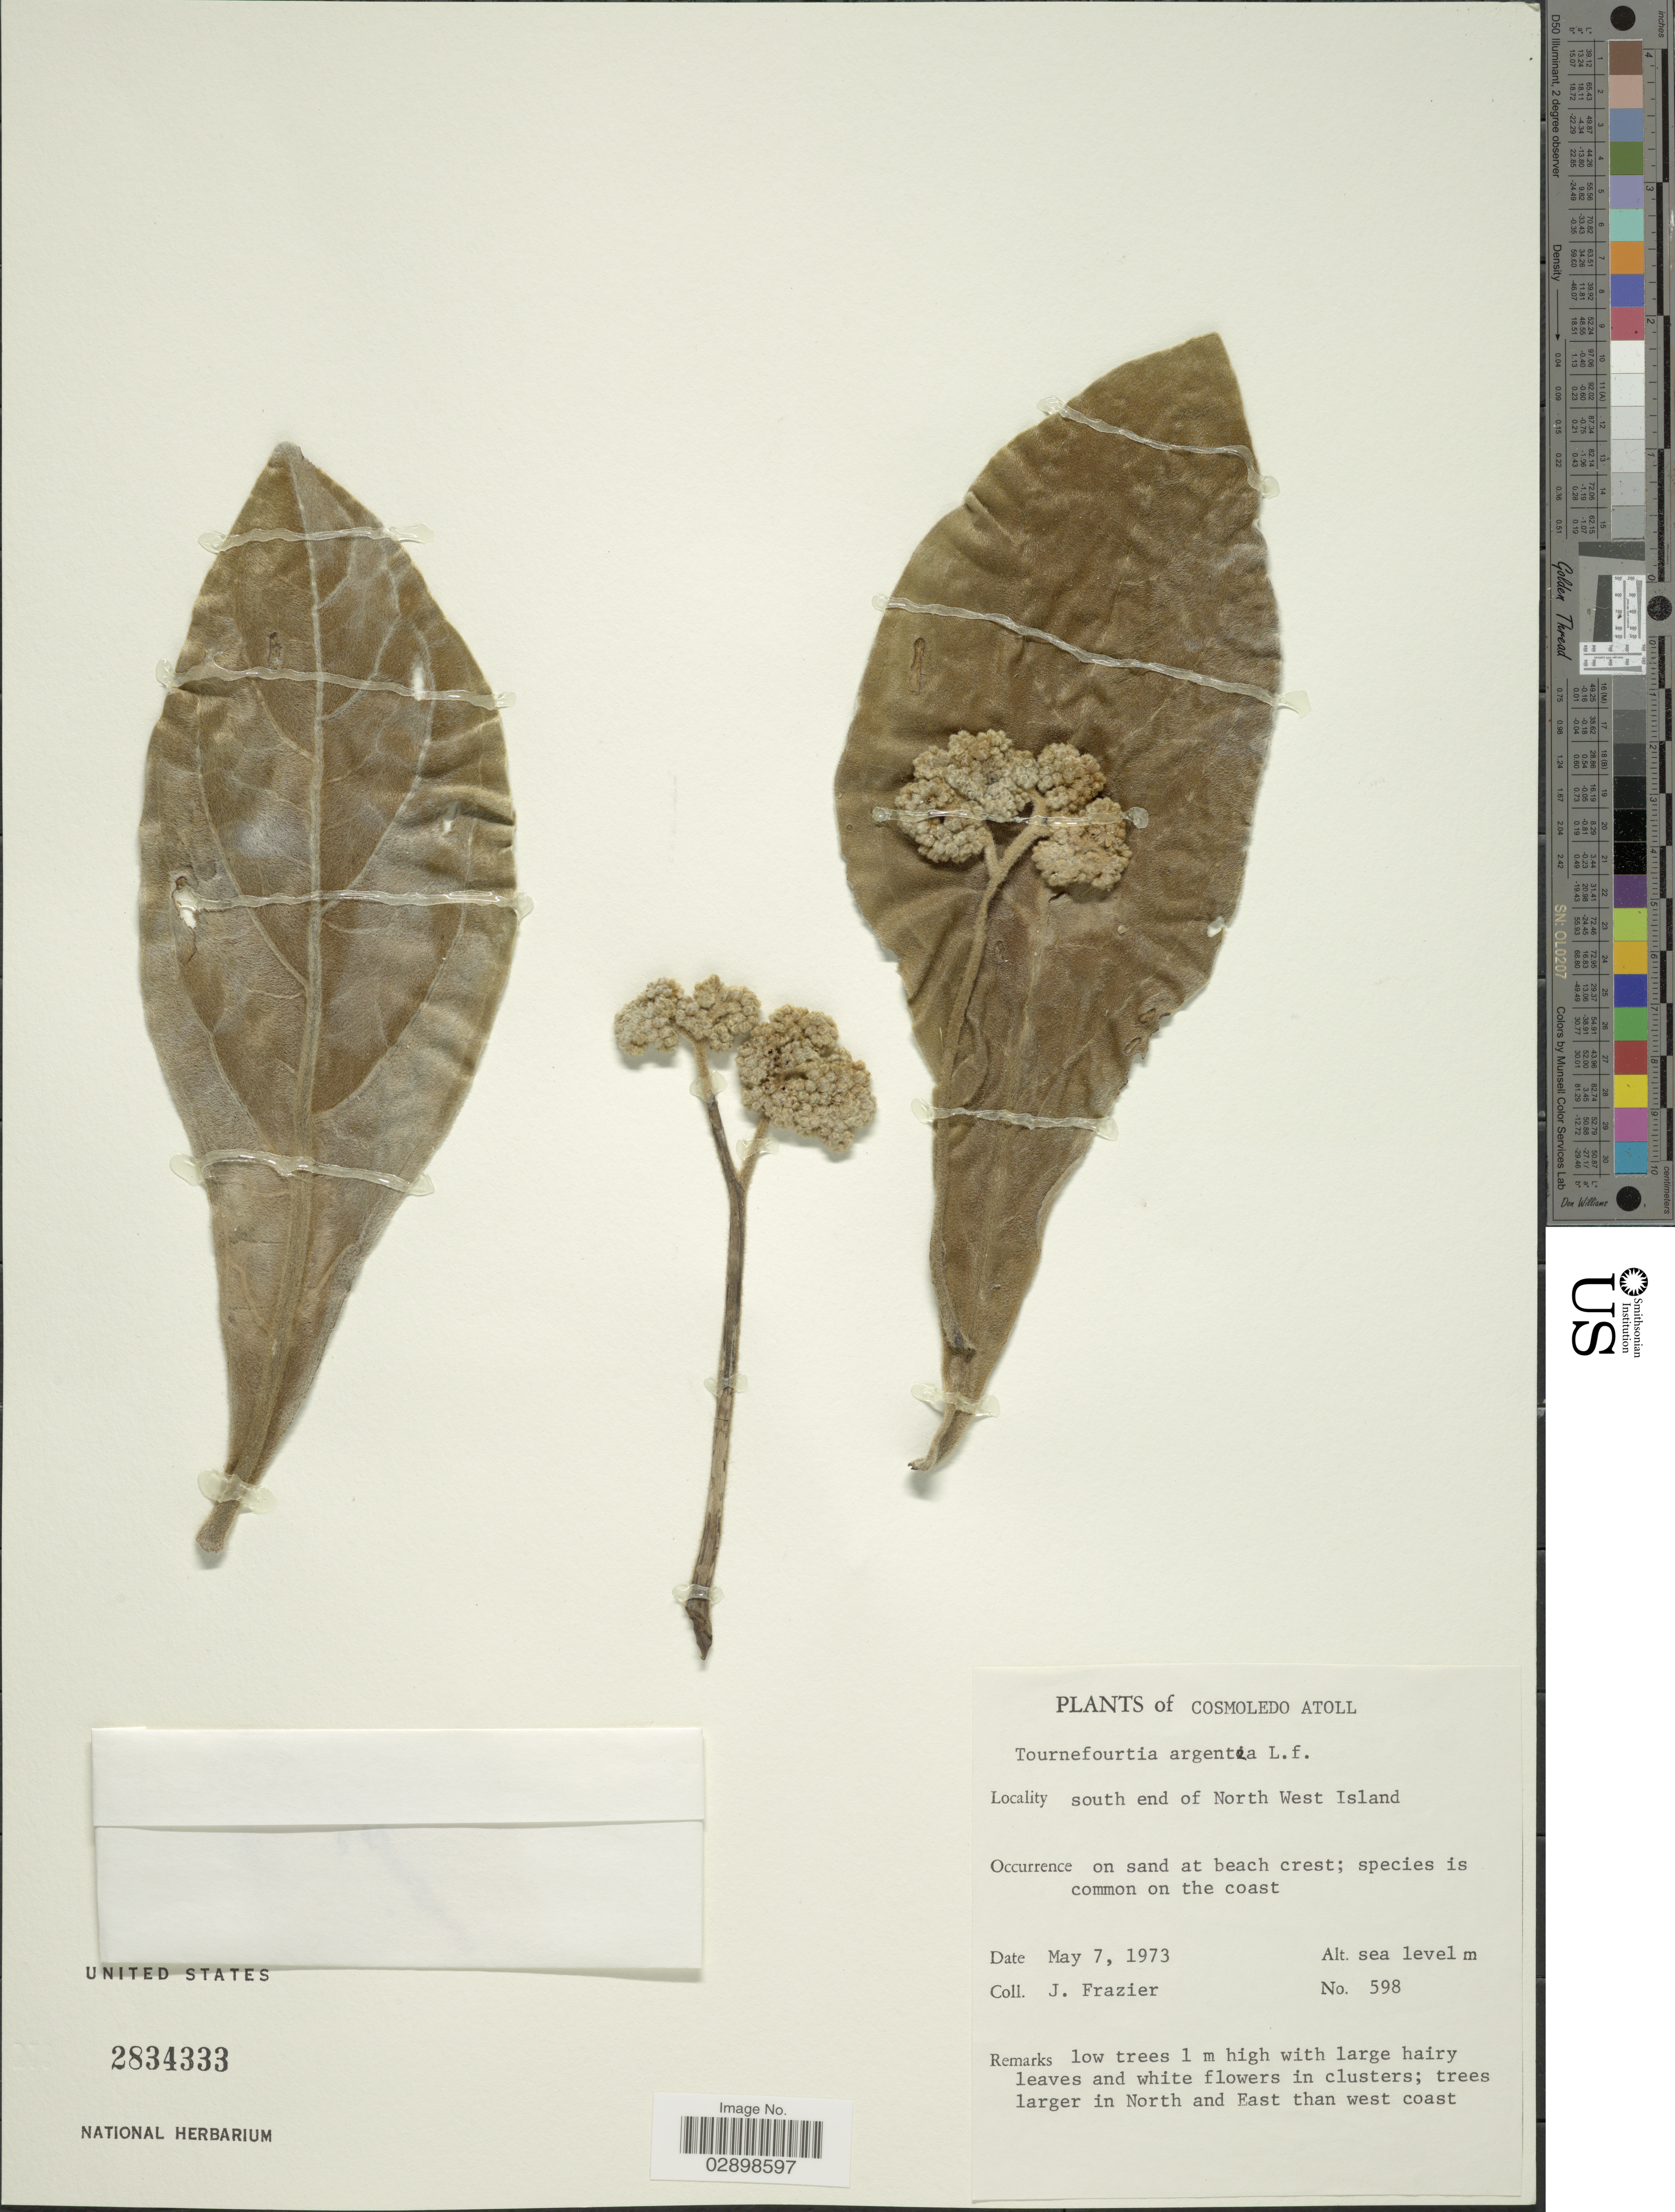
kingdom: Plantae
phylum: Tracheophyta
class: Magnoliopsida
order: Boraginales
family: Heliotropiaceae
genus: Tournefortia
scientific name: Tournefortia argentea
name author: L. f.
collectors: J. Frazier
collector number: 598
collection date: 1973-05-07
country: Seychelles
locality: Cosmoledo Atoll. South end of North West Island.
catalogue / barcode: US 2834333